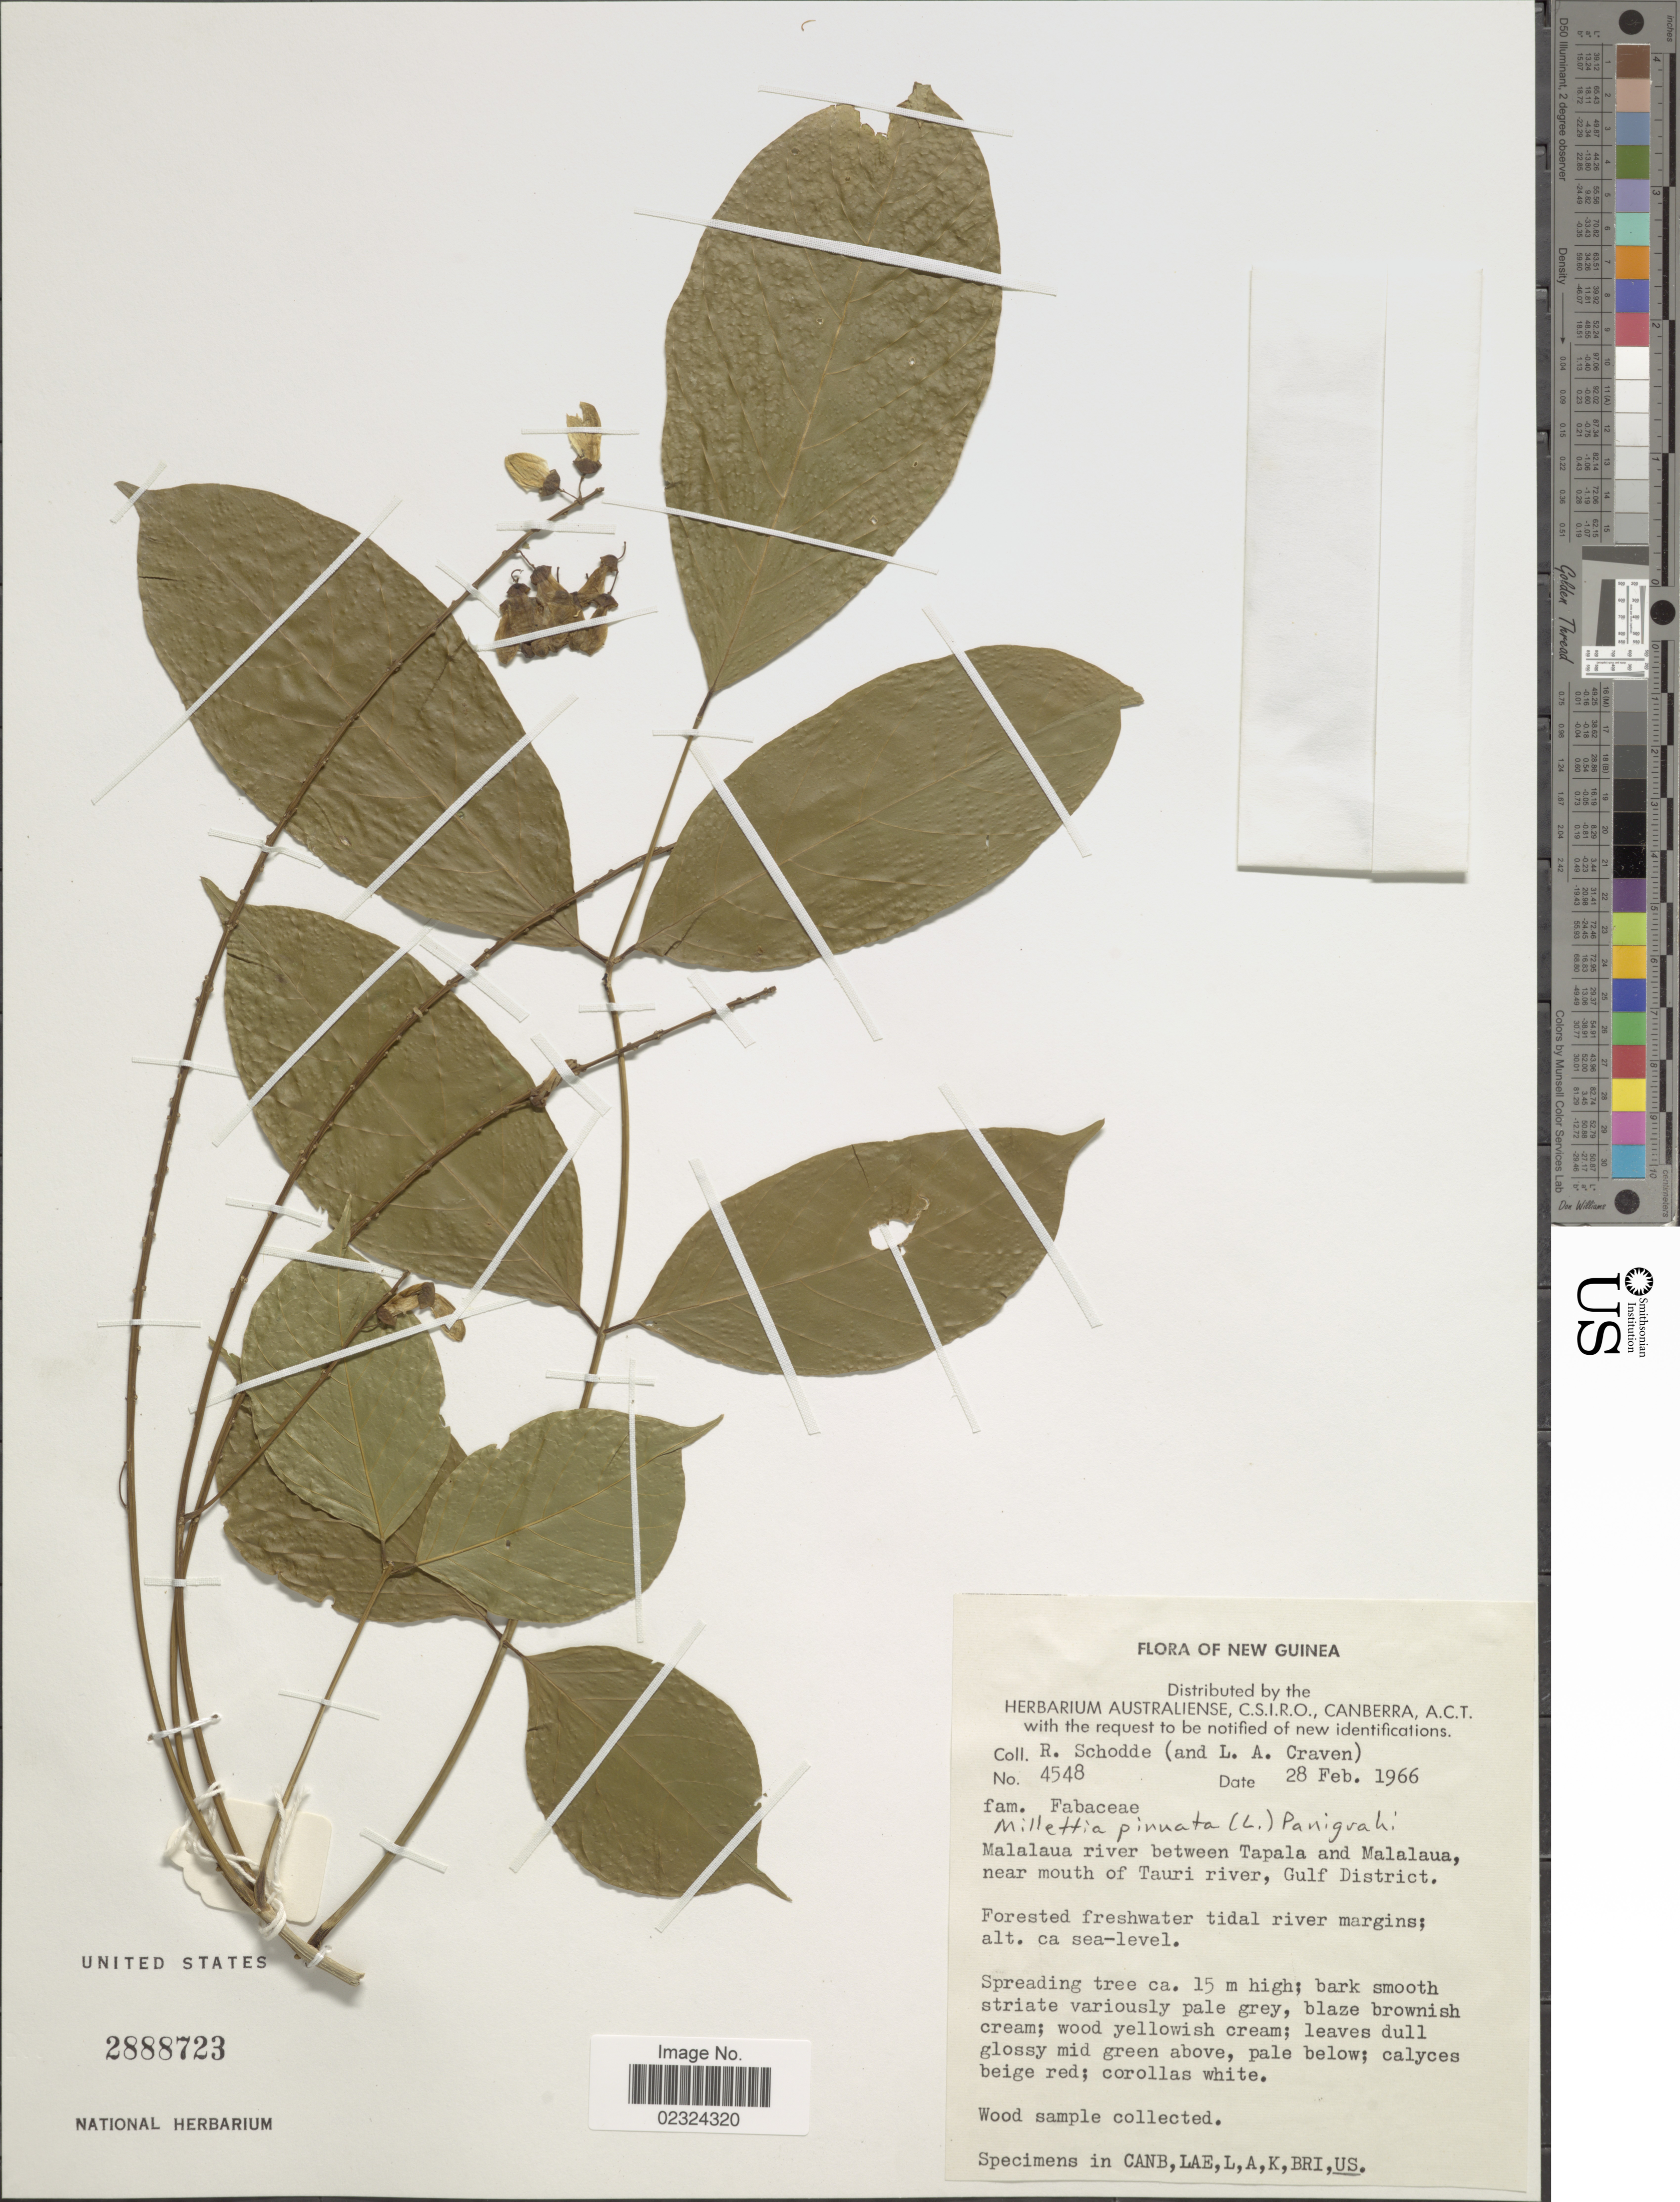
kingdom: Plantae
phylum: Tracheophyta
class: Magnoliopsida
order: Fabales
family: Fabaceae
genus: Millettia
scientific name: Millettia pinnata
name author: (L.) Panigrahi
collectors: R. Schodde & L. A. Craven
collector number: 4548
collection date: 1966-02-28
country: Papua New Guinea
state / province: Gulf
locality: New Guinea. Malalaua river between Tapala and Malalaua, near mouth of Tauri river.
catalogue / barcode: US 2888723